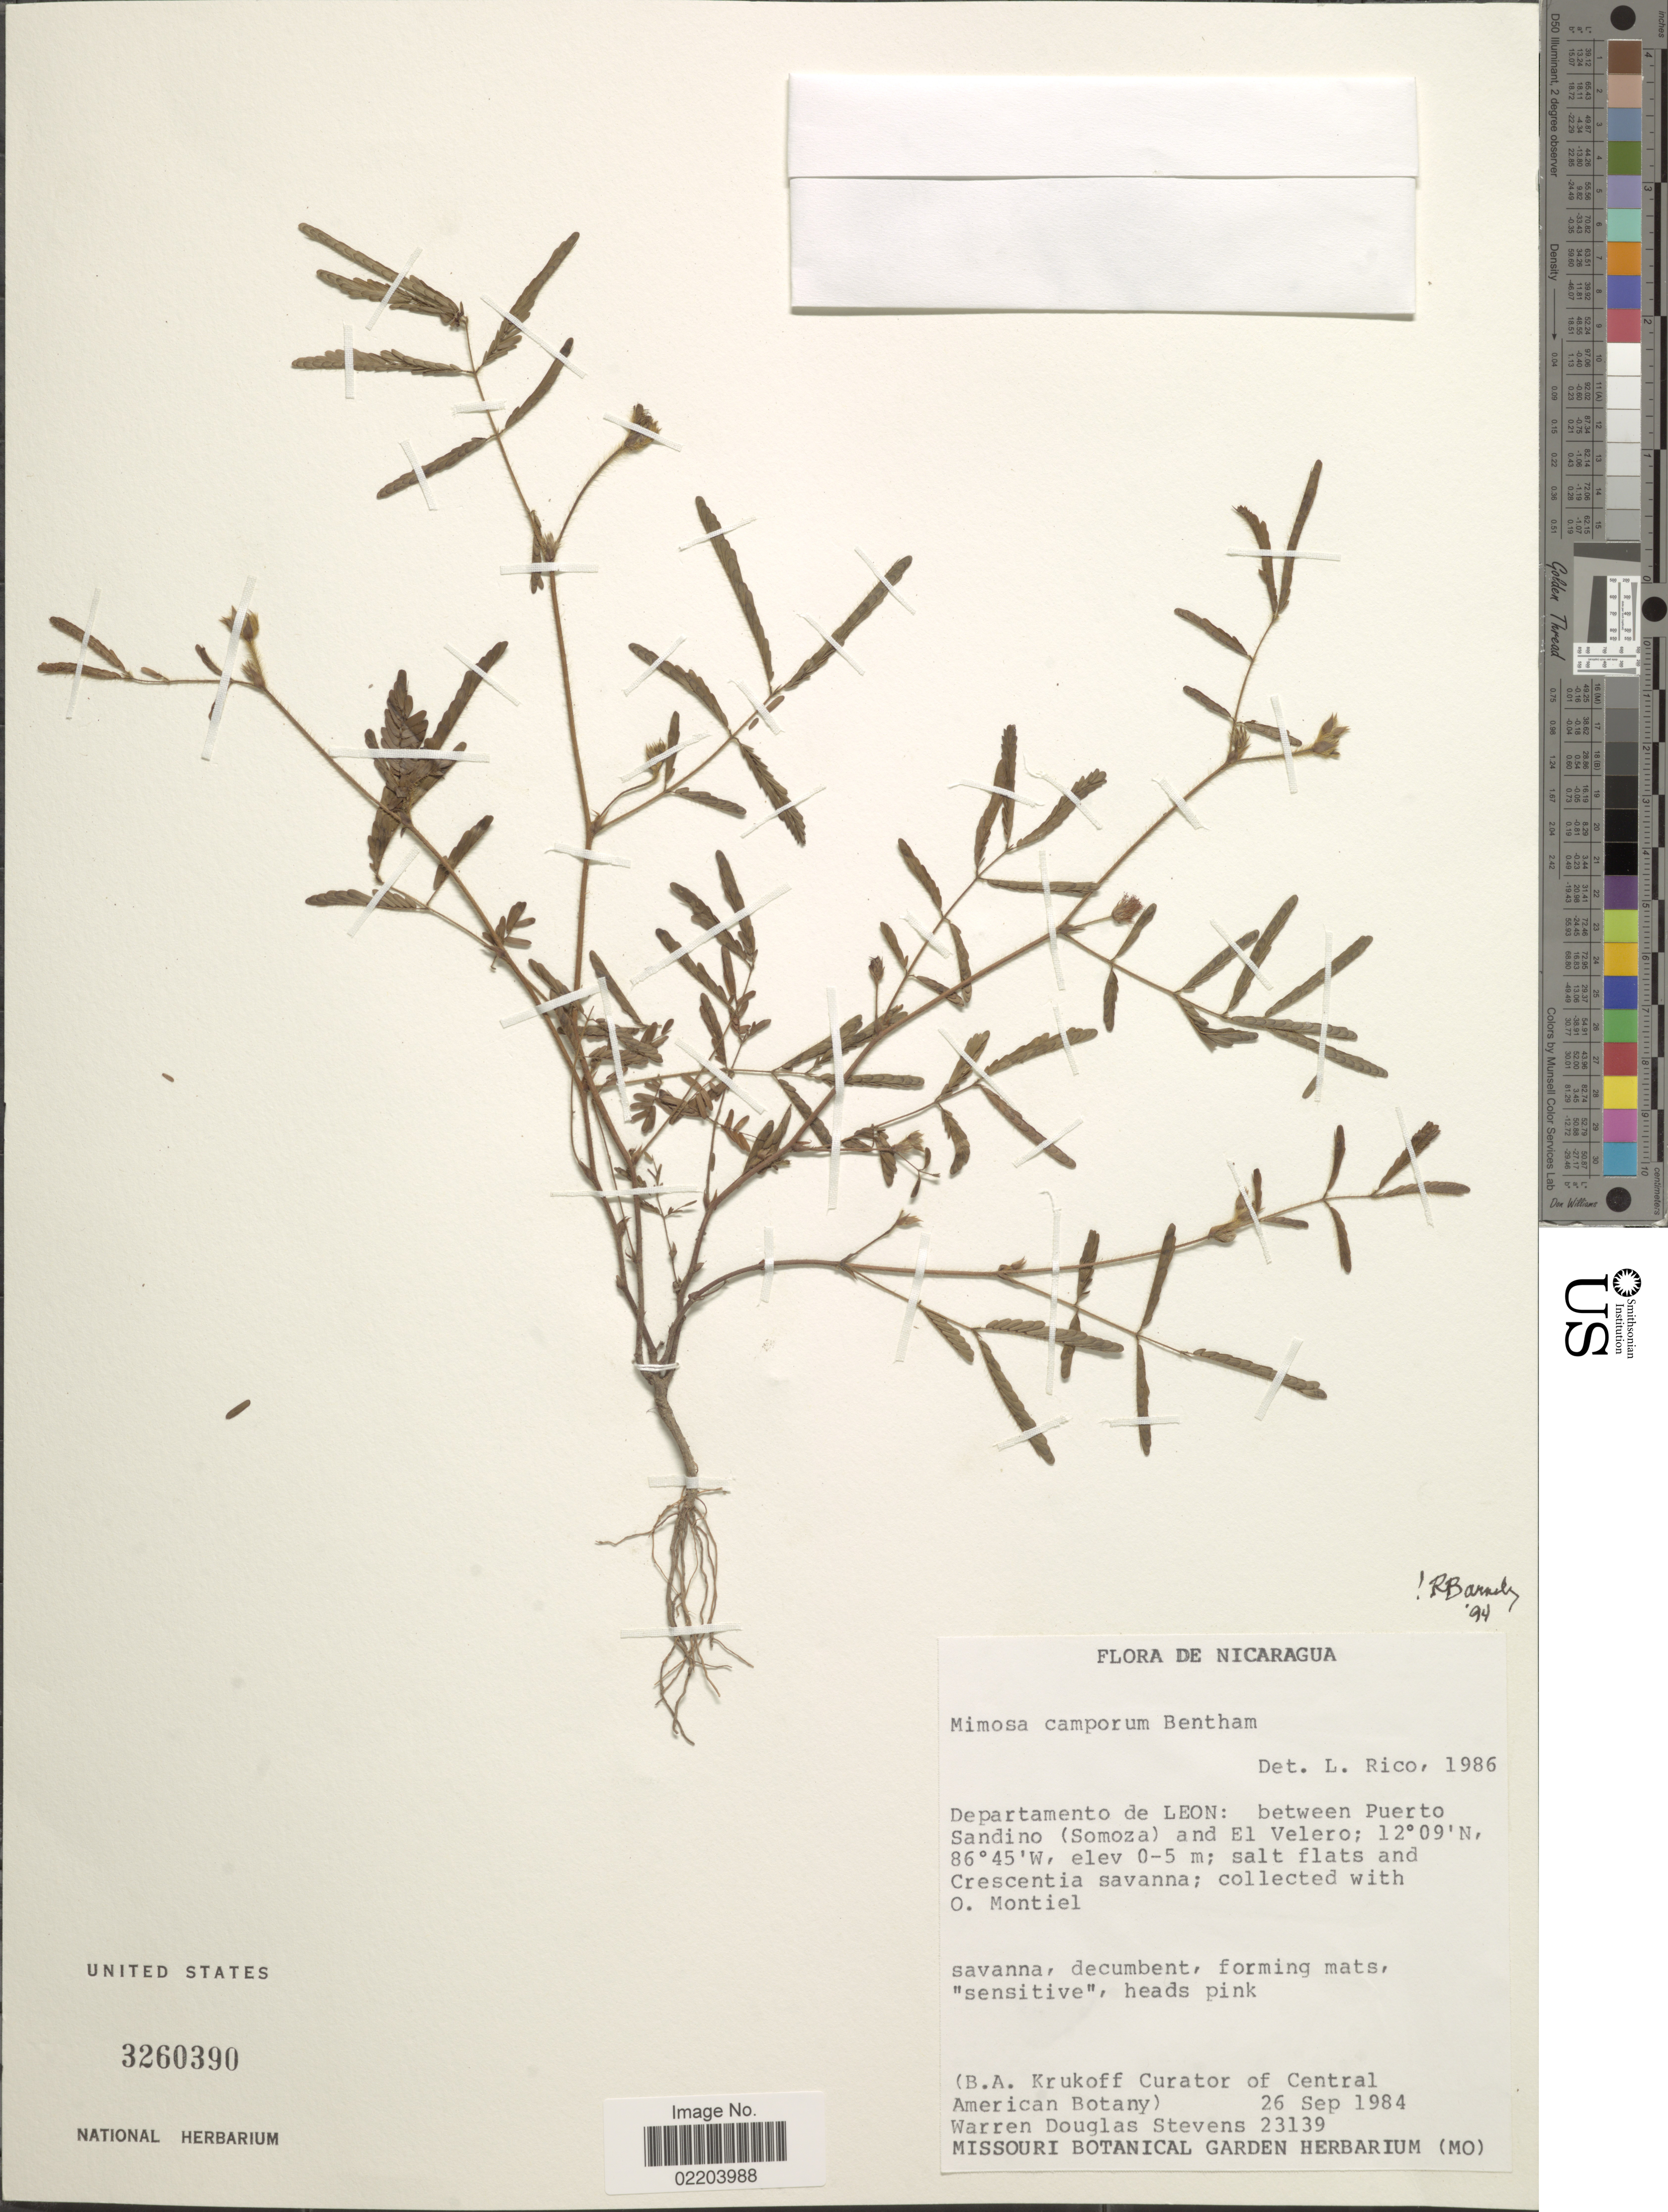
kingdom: Plantae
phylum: Tracheophyta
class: Magnoliopsida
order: Fabales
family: Fabaceae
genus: Mimosa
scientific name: Mimosa camporum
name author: Benth.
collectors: W. D. Douglas & O. Montiel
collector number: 23139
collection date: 1984-09-26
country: Nicaragua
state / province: Leon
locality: Departamento de Leon: between Puerto Sandino (Somoza) and El Velero.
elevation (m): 0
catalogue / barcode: US 3260390